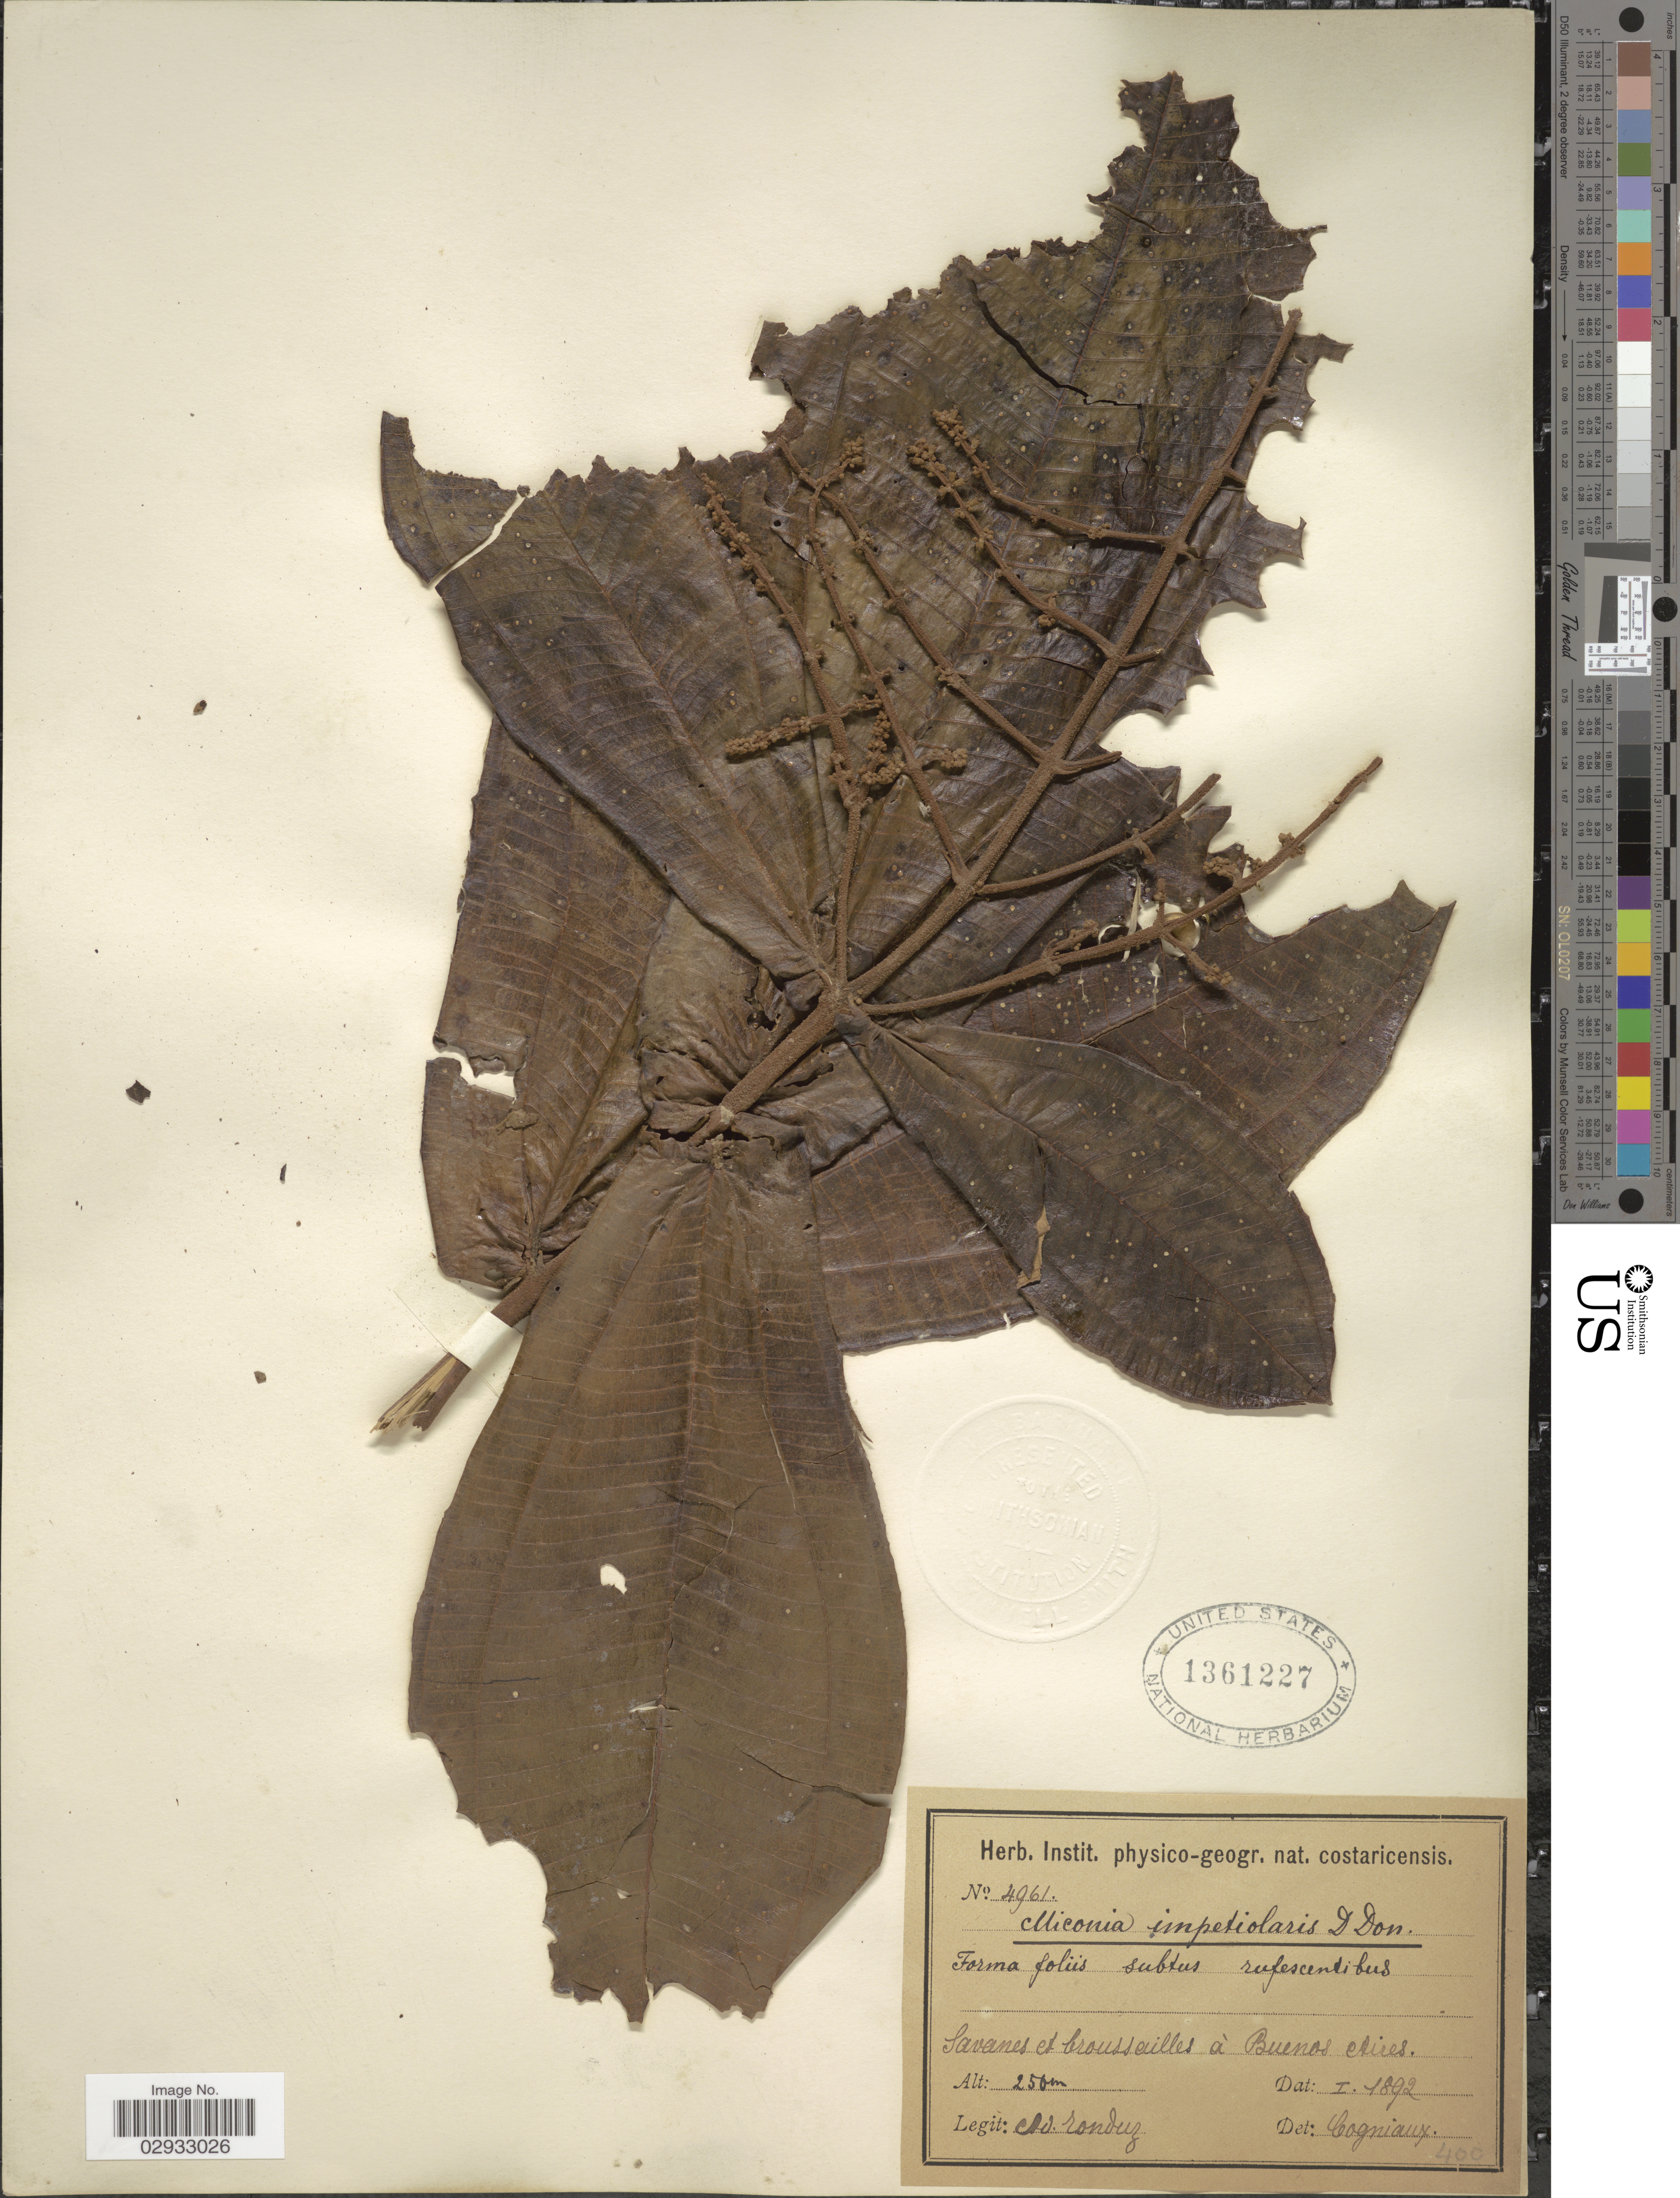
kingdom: Plantae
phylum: Tracheophyta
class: Magnoliopsida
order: Myrtales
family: Melastomataceae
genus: Miconia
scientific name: Miconia impetiolaris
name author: (Sw.) D. Don ex DC.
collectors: A. Tonduz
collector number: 4961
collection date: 1892-01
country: Costa Rica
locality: Savanes et broussailles à Buenos Aires.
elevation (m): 250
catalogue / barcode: US 1631227